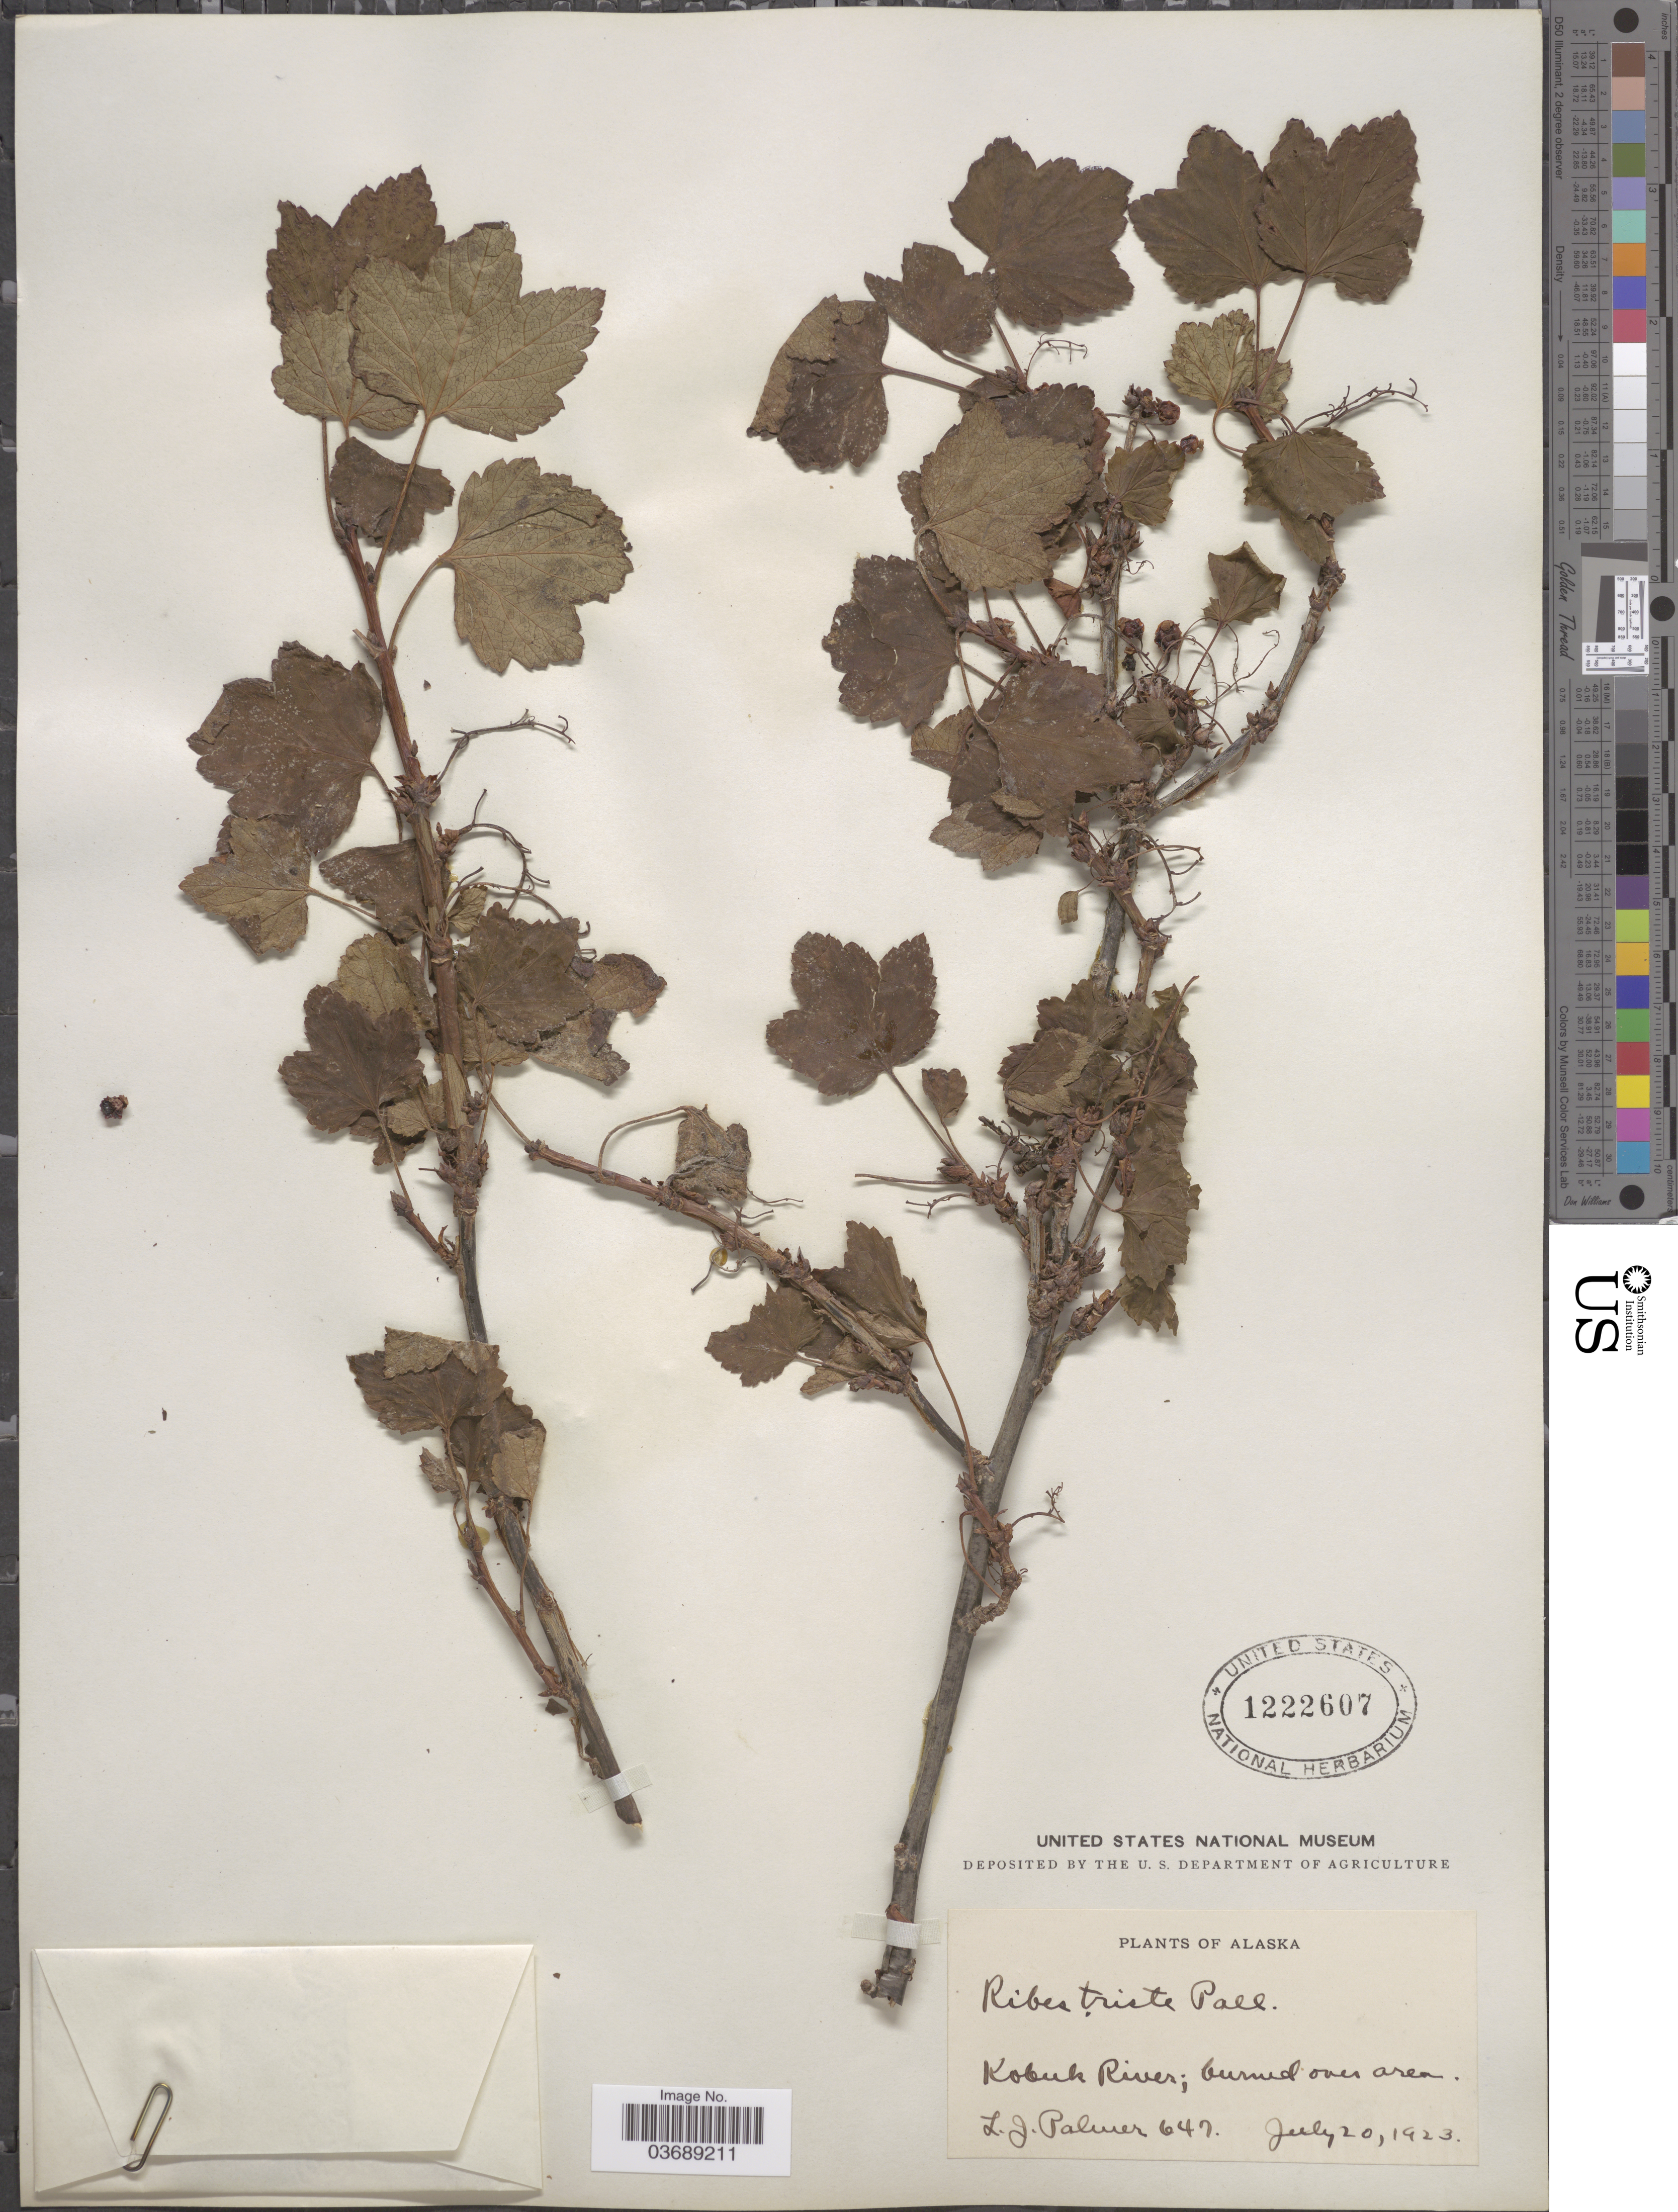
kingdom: Plantae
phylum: Tracheophyta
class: Magnoliopsida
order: Saxifragales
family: Grossulariaceae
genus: Ribes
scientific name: Ribes triste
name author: Pall.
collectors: L. J. Palmer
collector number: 647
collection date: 1923-07-20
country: United States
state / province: Alaska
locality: Kobuk River; burned over area.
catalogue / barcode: US 1222607